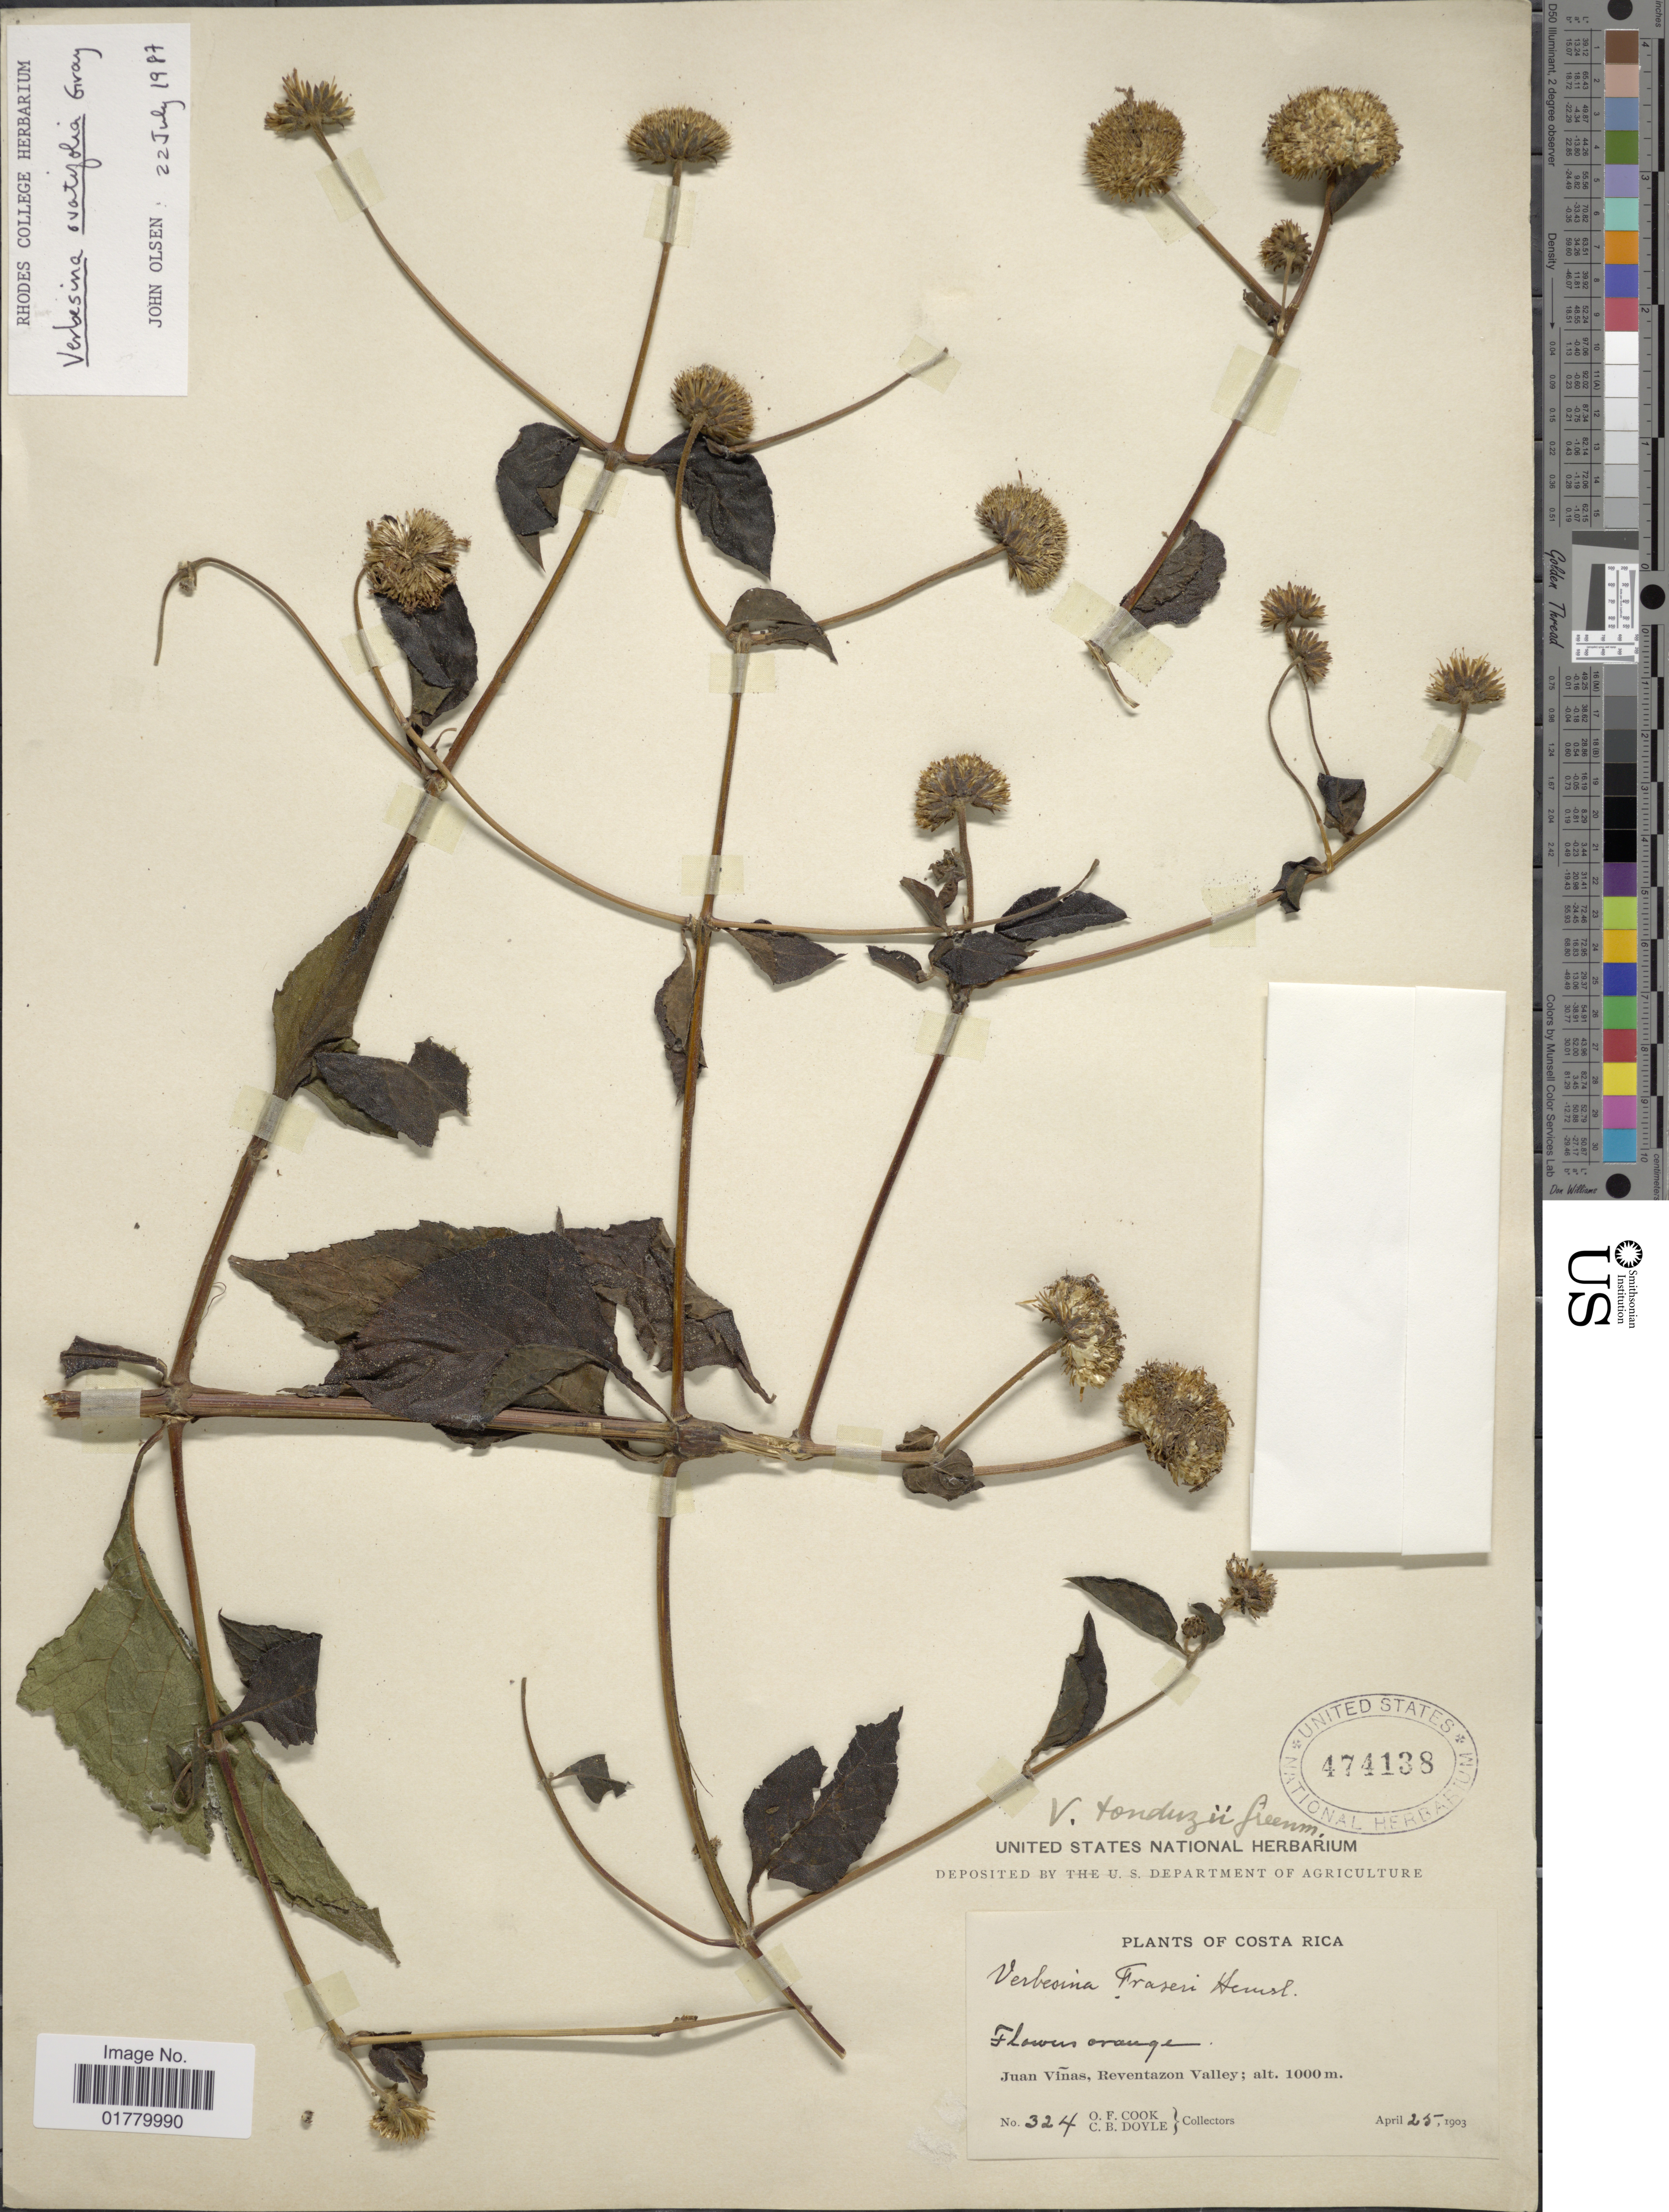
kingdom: Plantae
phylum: Tracheophyta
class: Magnoliopsida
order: Asterales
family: Asteraceae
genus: Verbesina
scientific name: Verbesina ovatifolia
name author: A. Gray ex Hemsl.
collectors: O. F. Cook & C. Doyle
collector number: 324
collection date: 1903-04-25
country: Costa Rica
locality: Juan Viñas, Reventazon Valley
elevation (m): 1000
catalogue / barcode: US 474138